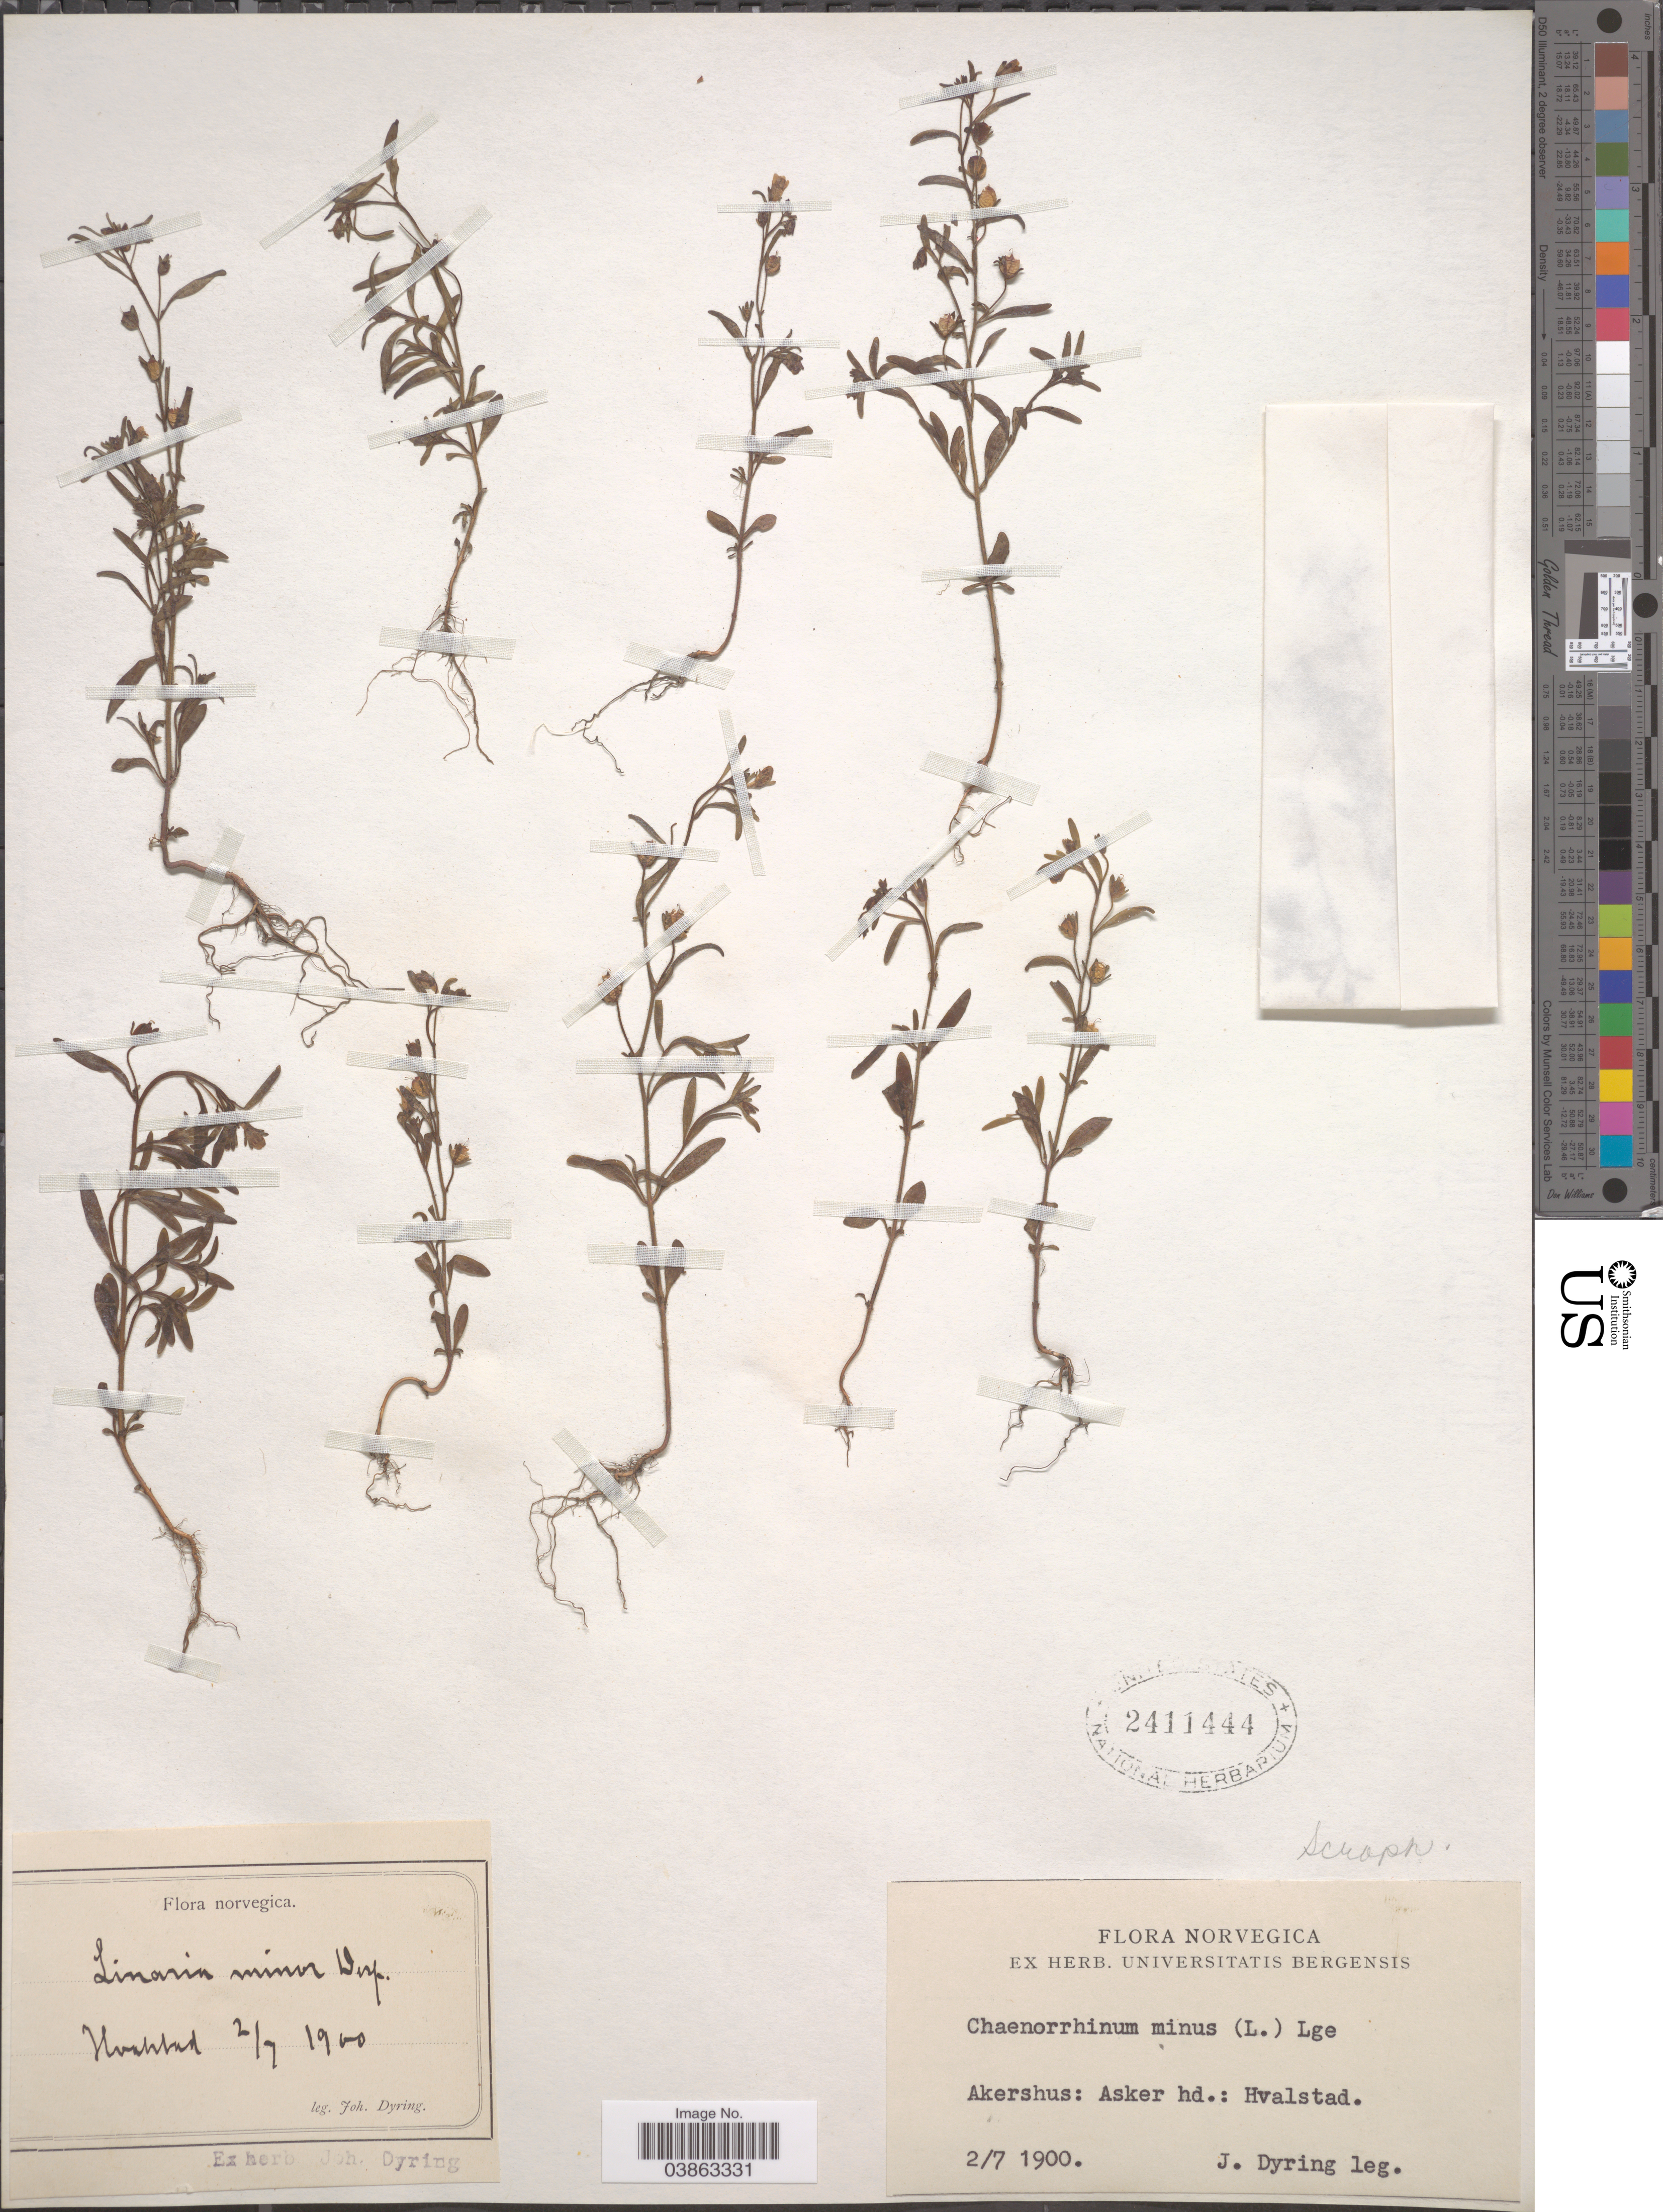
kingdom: Plantae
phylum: Tracheophyta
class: Magnoliopsida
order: Lamiales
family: Plantaginaceae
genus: Linaria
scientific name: Linaria minor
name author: (L.) Desf.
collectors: J. Dyring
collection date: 1900-07-02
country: Norway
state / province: Akershus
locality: Asker hd.: Hvalstad.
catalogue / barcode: US 2411444